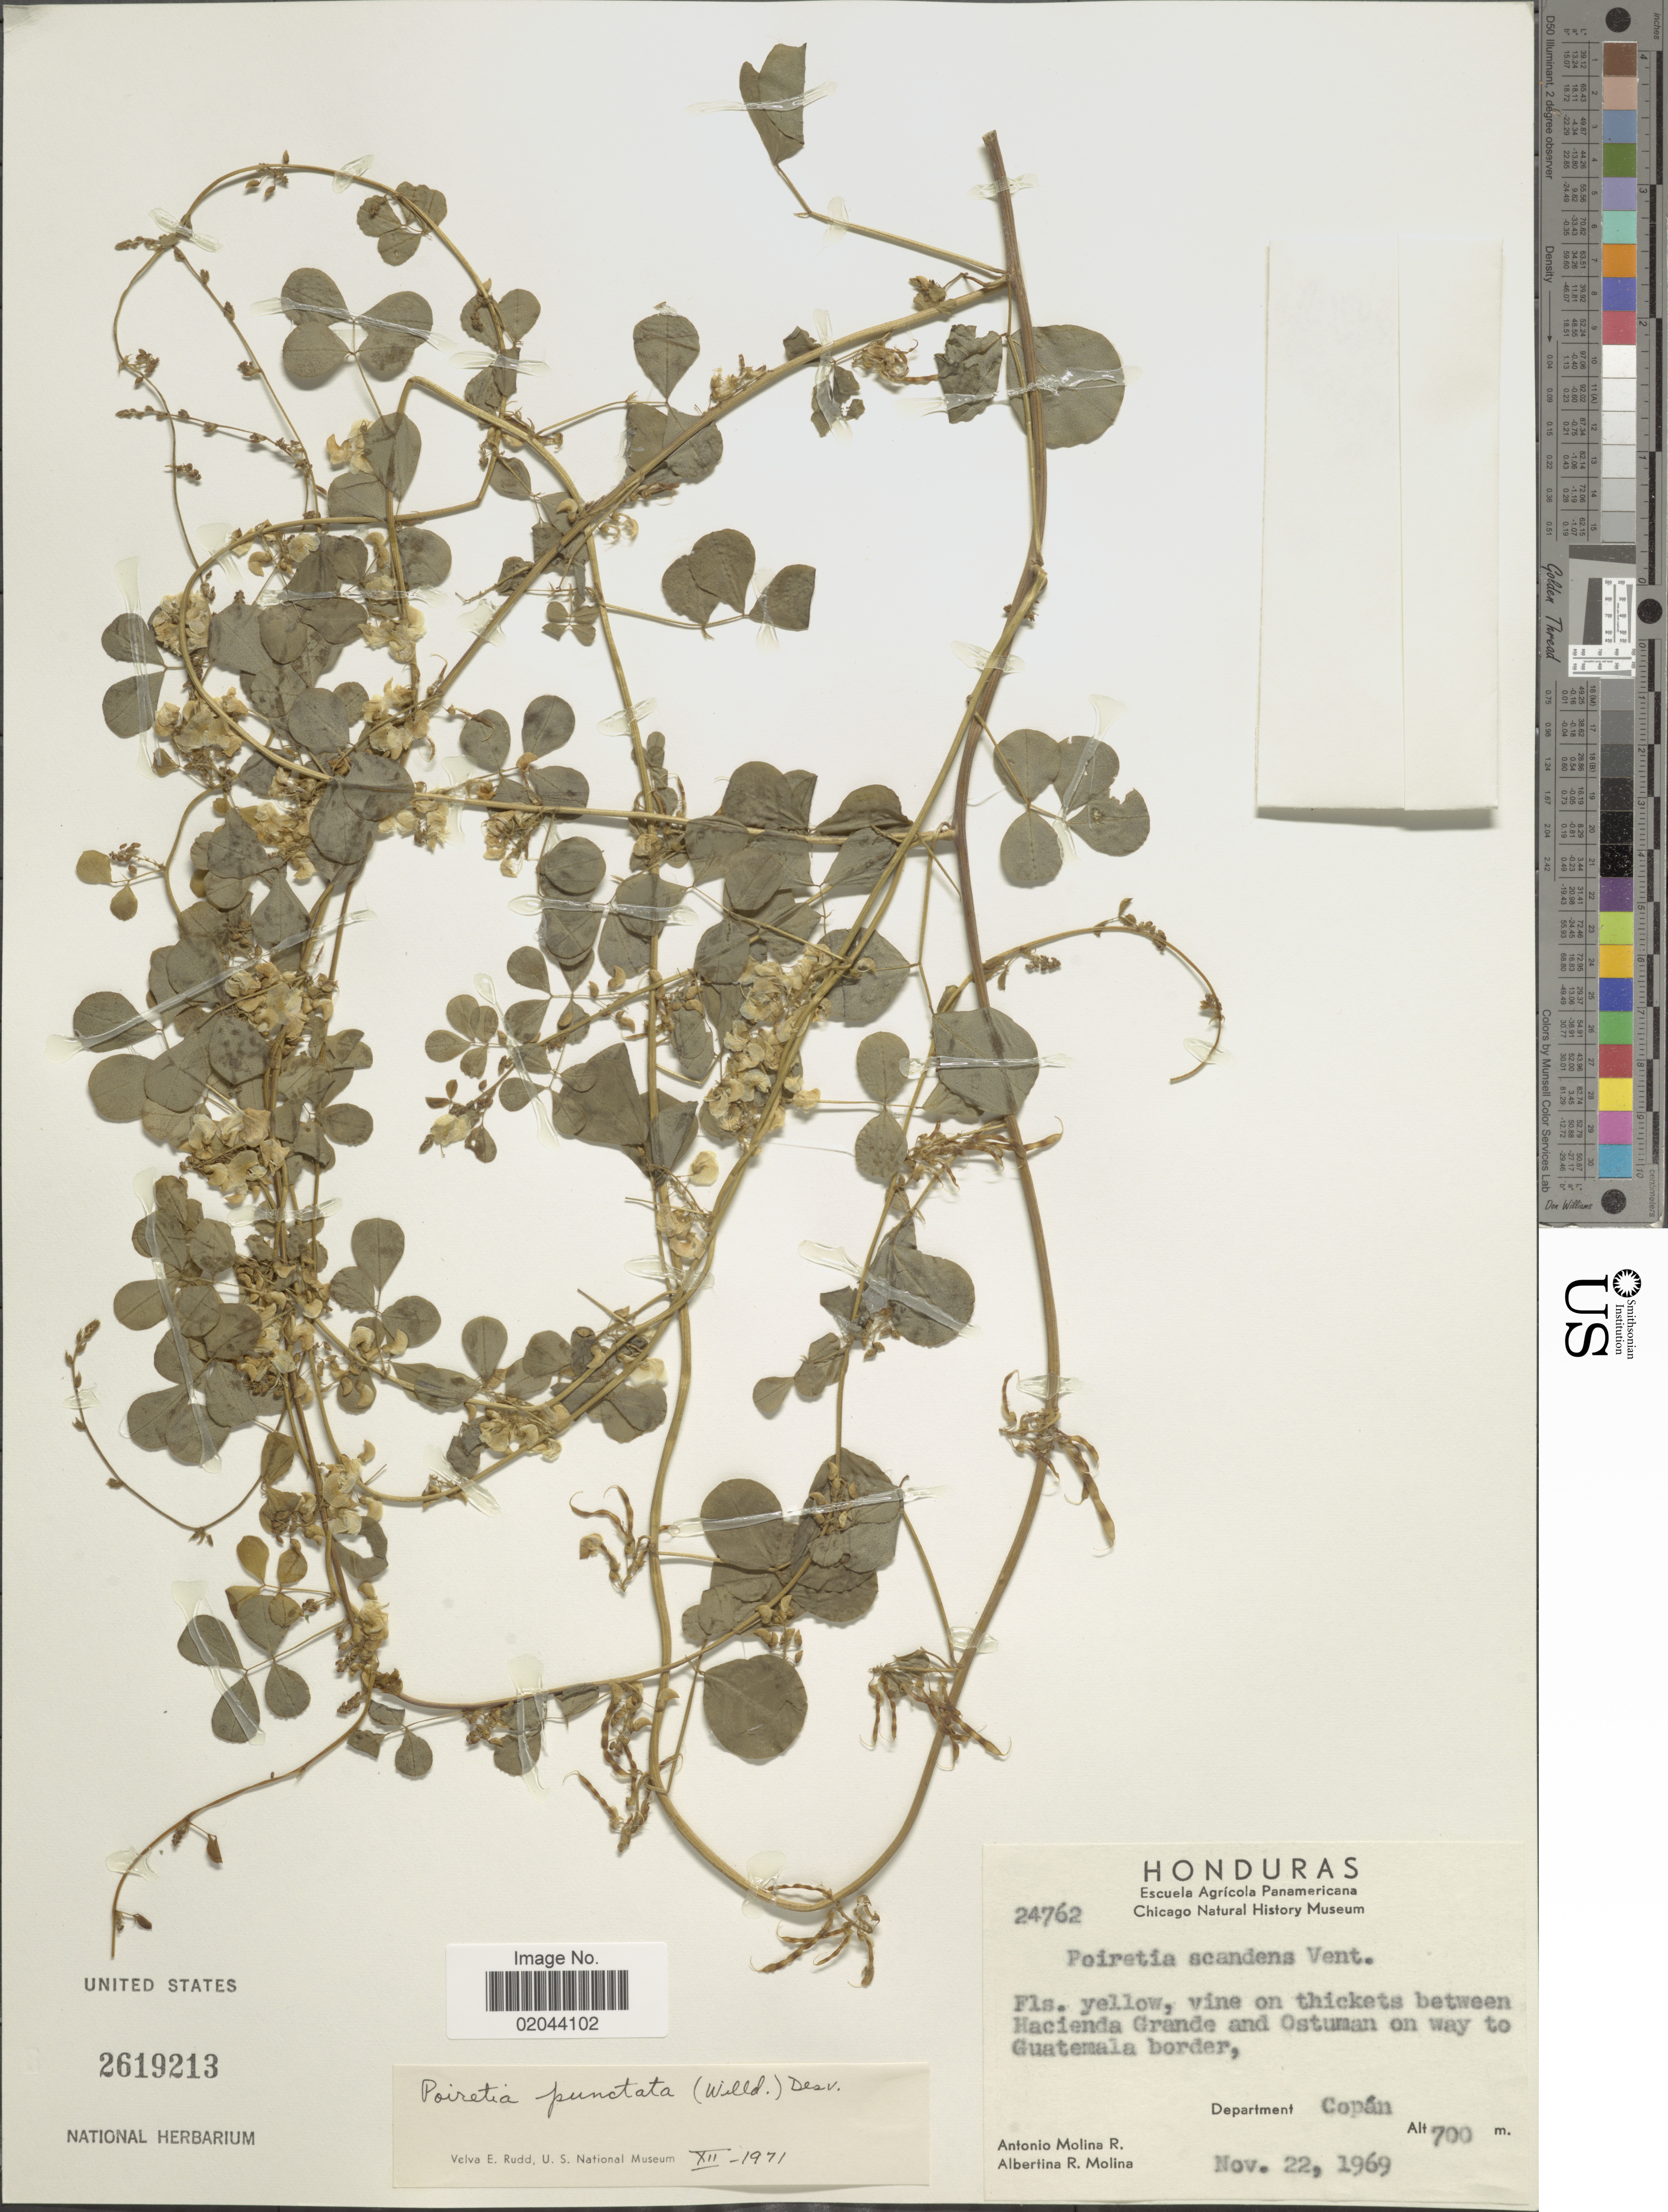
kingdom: Plantae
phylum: Tracheophyta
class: Magnoliopsida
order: Fabales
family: Fabaceae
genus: Poiretia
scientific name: Poiretia scandens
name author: Vent.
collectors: A. Molina R. & A. R. Molina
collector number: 24762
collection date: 1969-11-22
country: Honduras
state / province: Copán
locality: between Hacienda Grande and Ostuman on way to Guatemala border, Department Copán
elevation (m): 700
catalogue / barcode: US 2619213